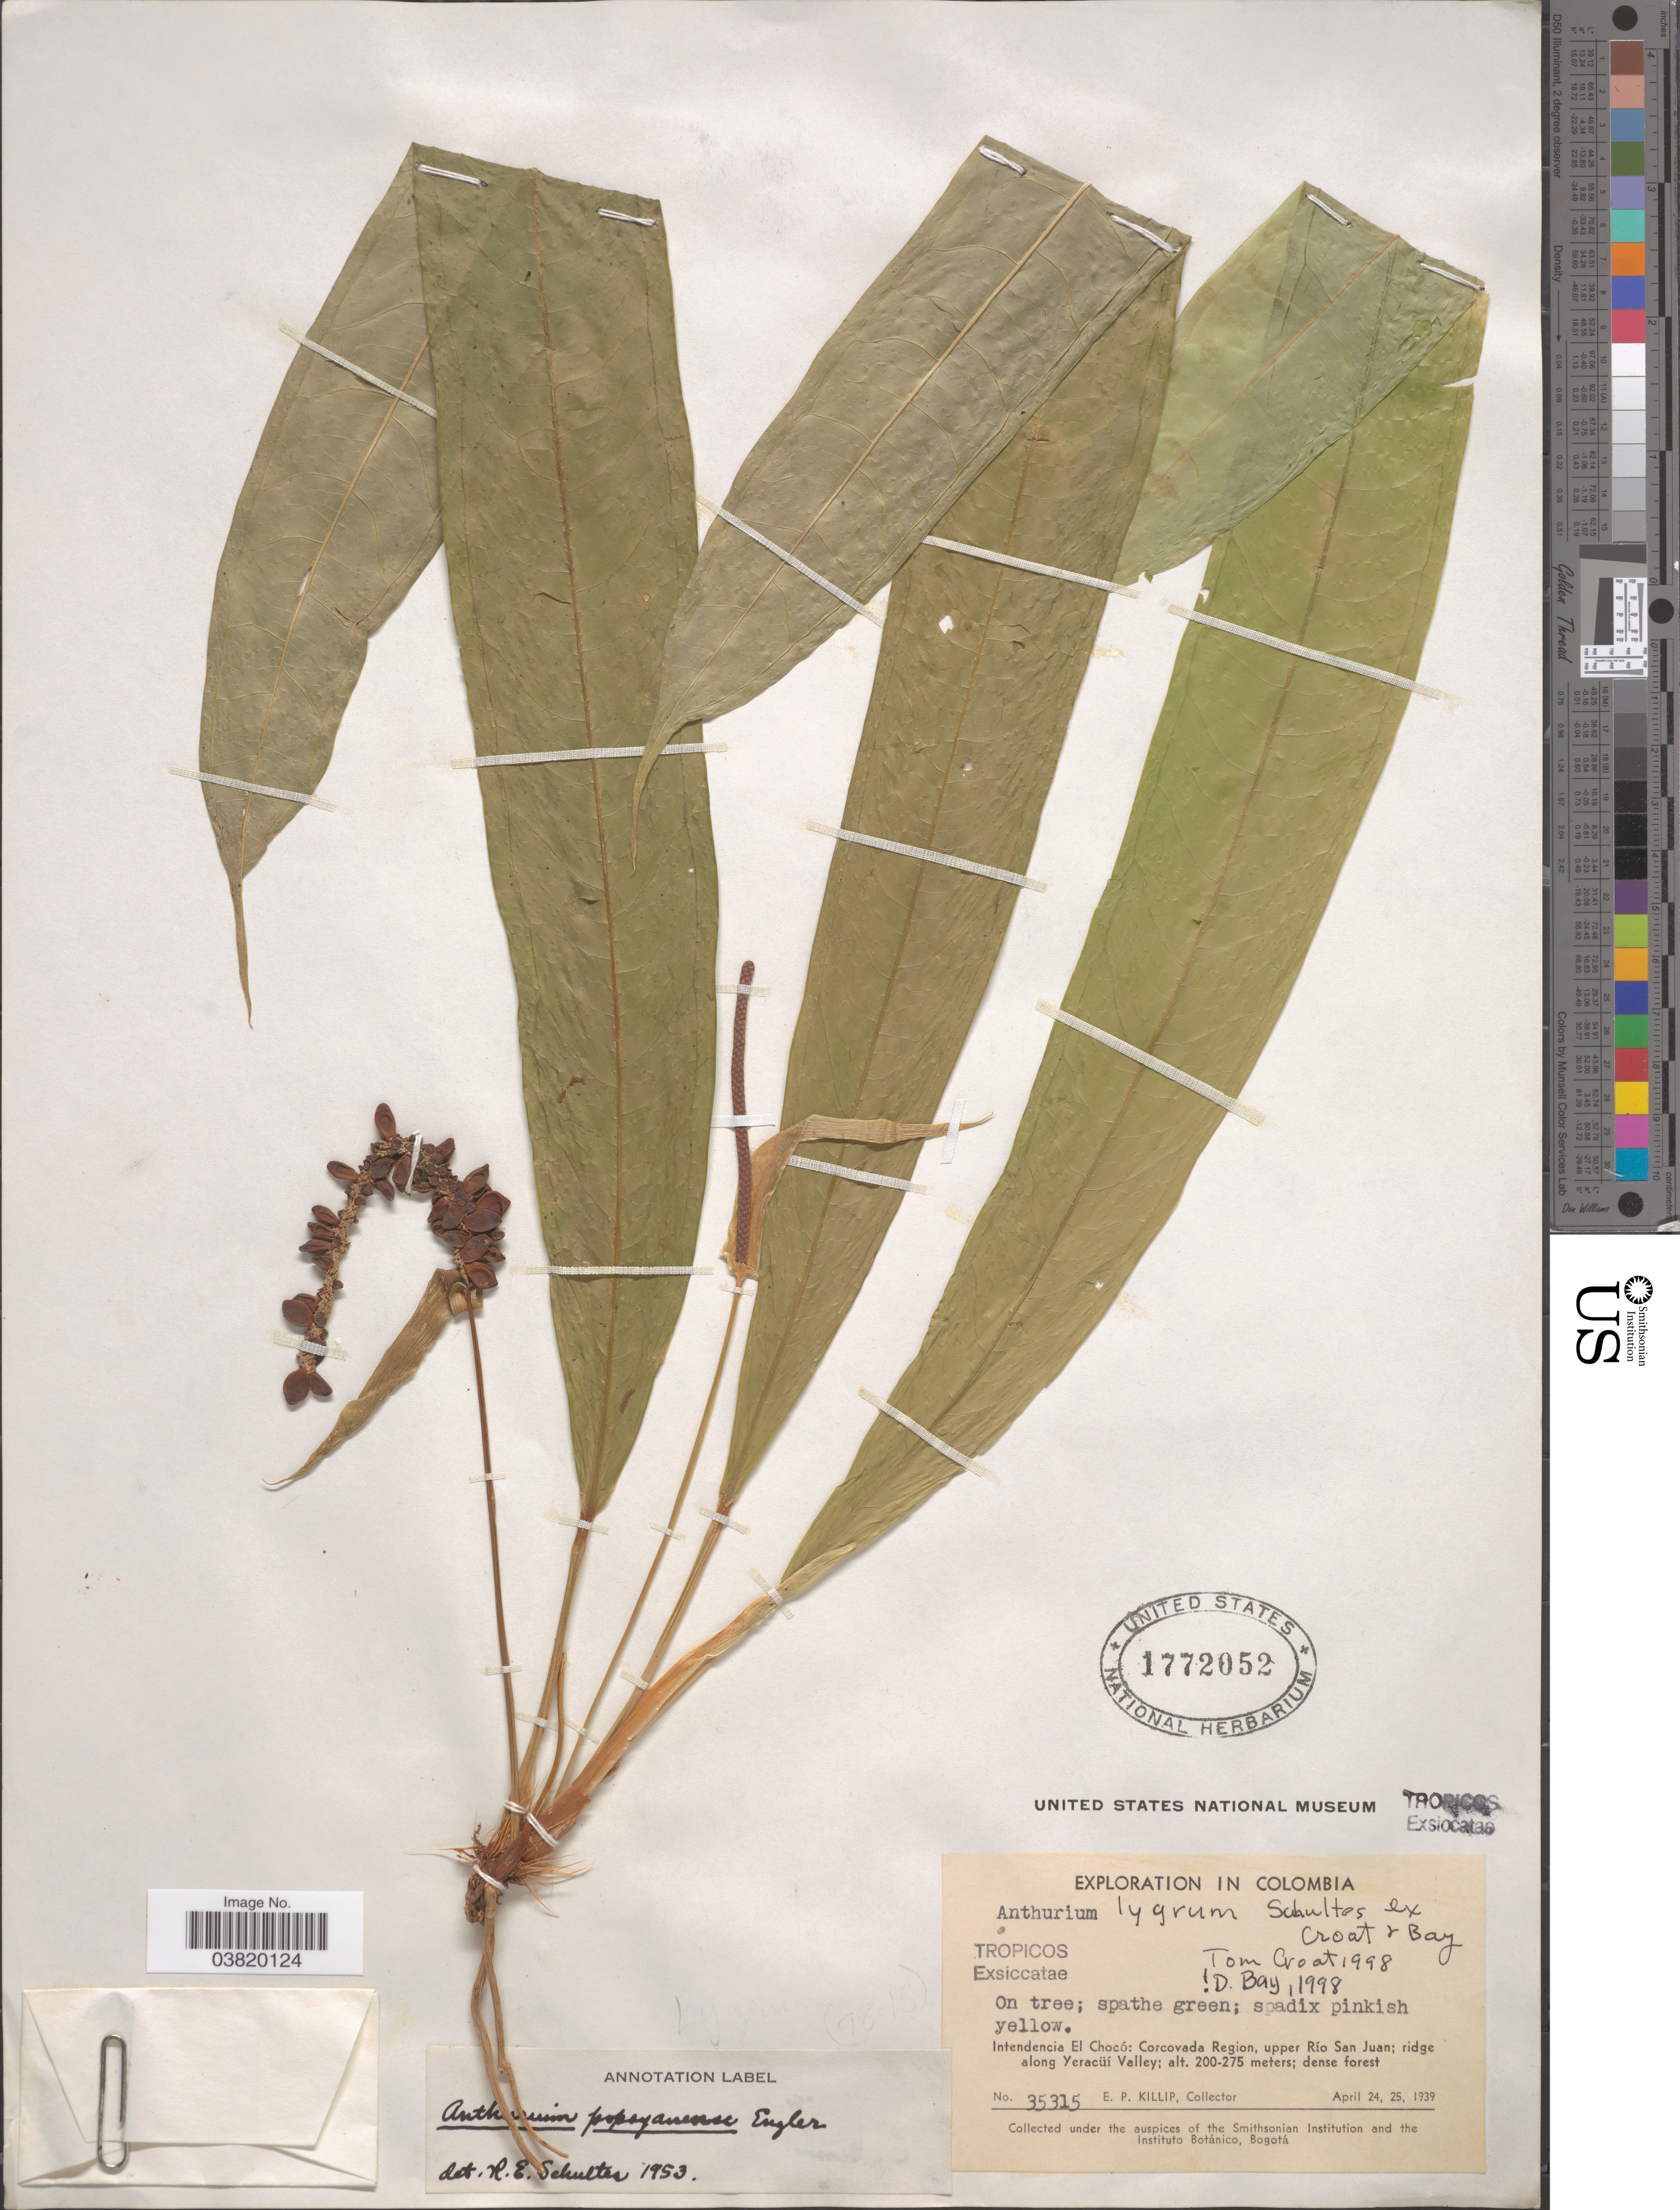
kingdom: Plantae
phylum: Tracheophyta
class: Liliopsida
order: Alismatales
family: Araceae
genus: Anthurium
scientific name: Anthurium lygrum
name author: Croat & D.C. Bay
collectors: E. P. Killip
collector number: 35315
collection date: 1939-04-24/1939-04-25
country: Colombia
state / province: Chocó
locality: Intendencia El Chocó: Corcovada Region, upper Río San Juan, ridge along Yeracüí Valley.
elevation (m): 200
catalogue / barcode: US 1772052